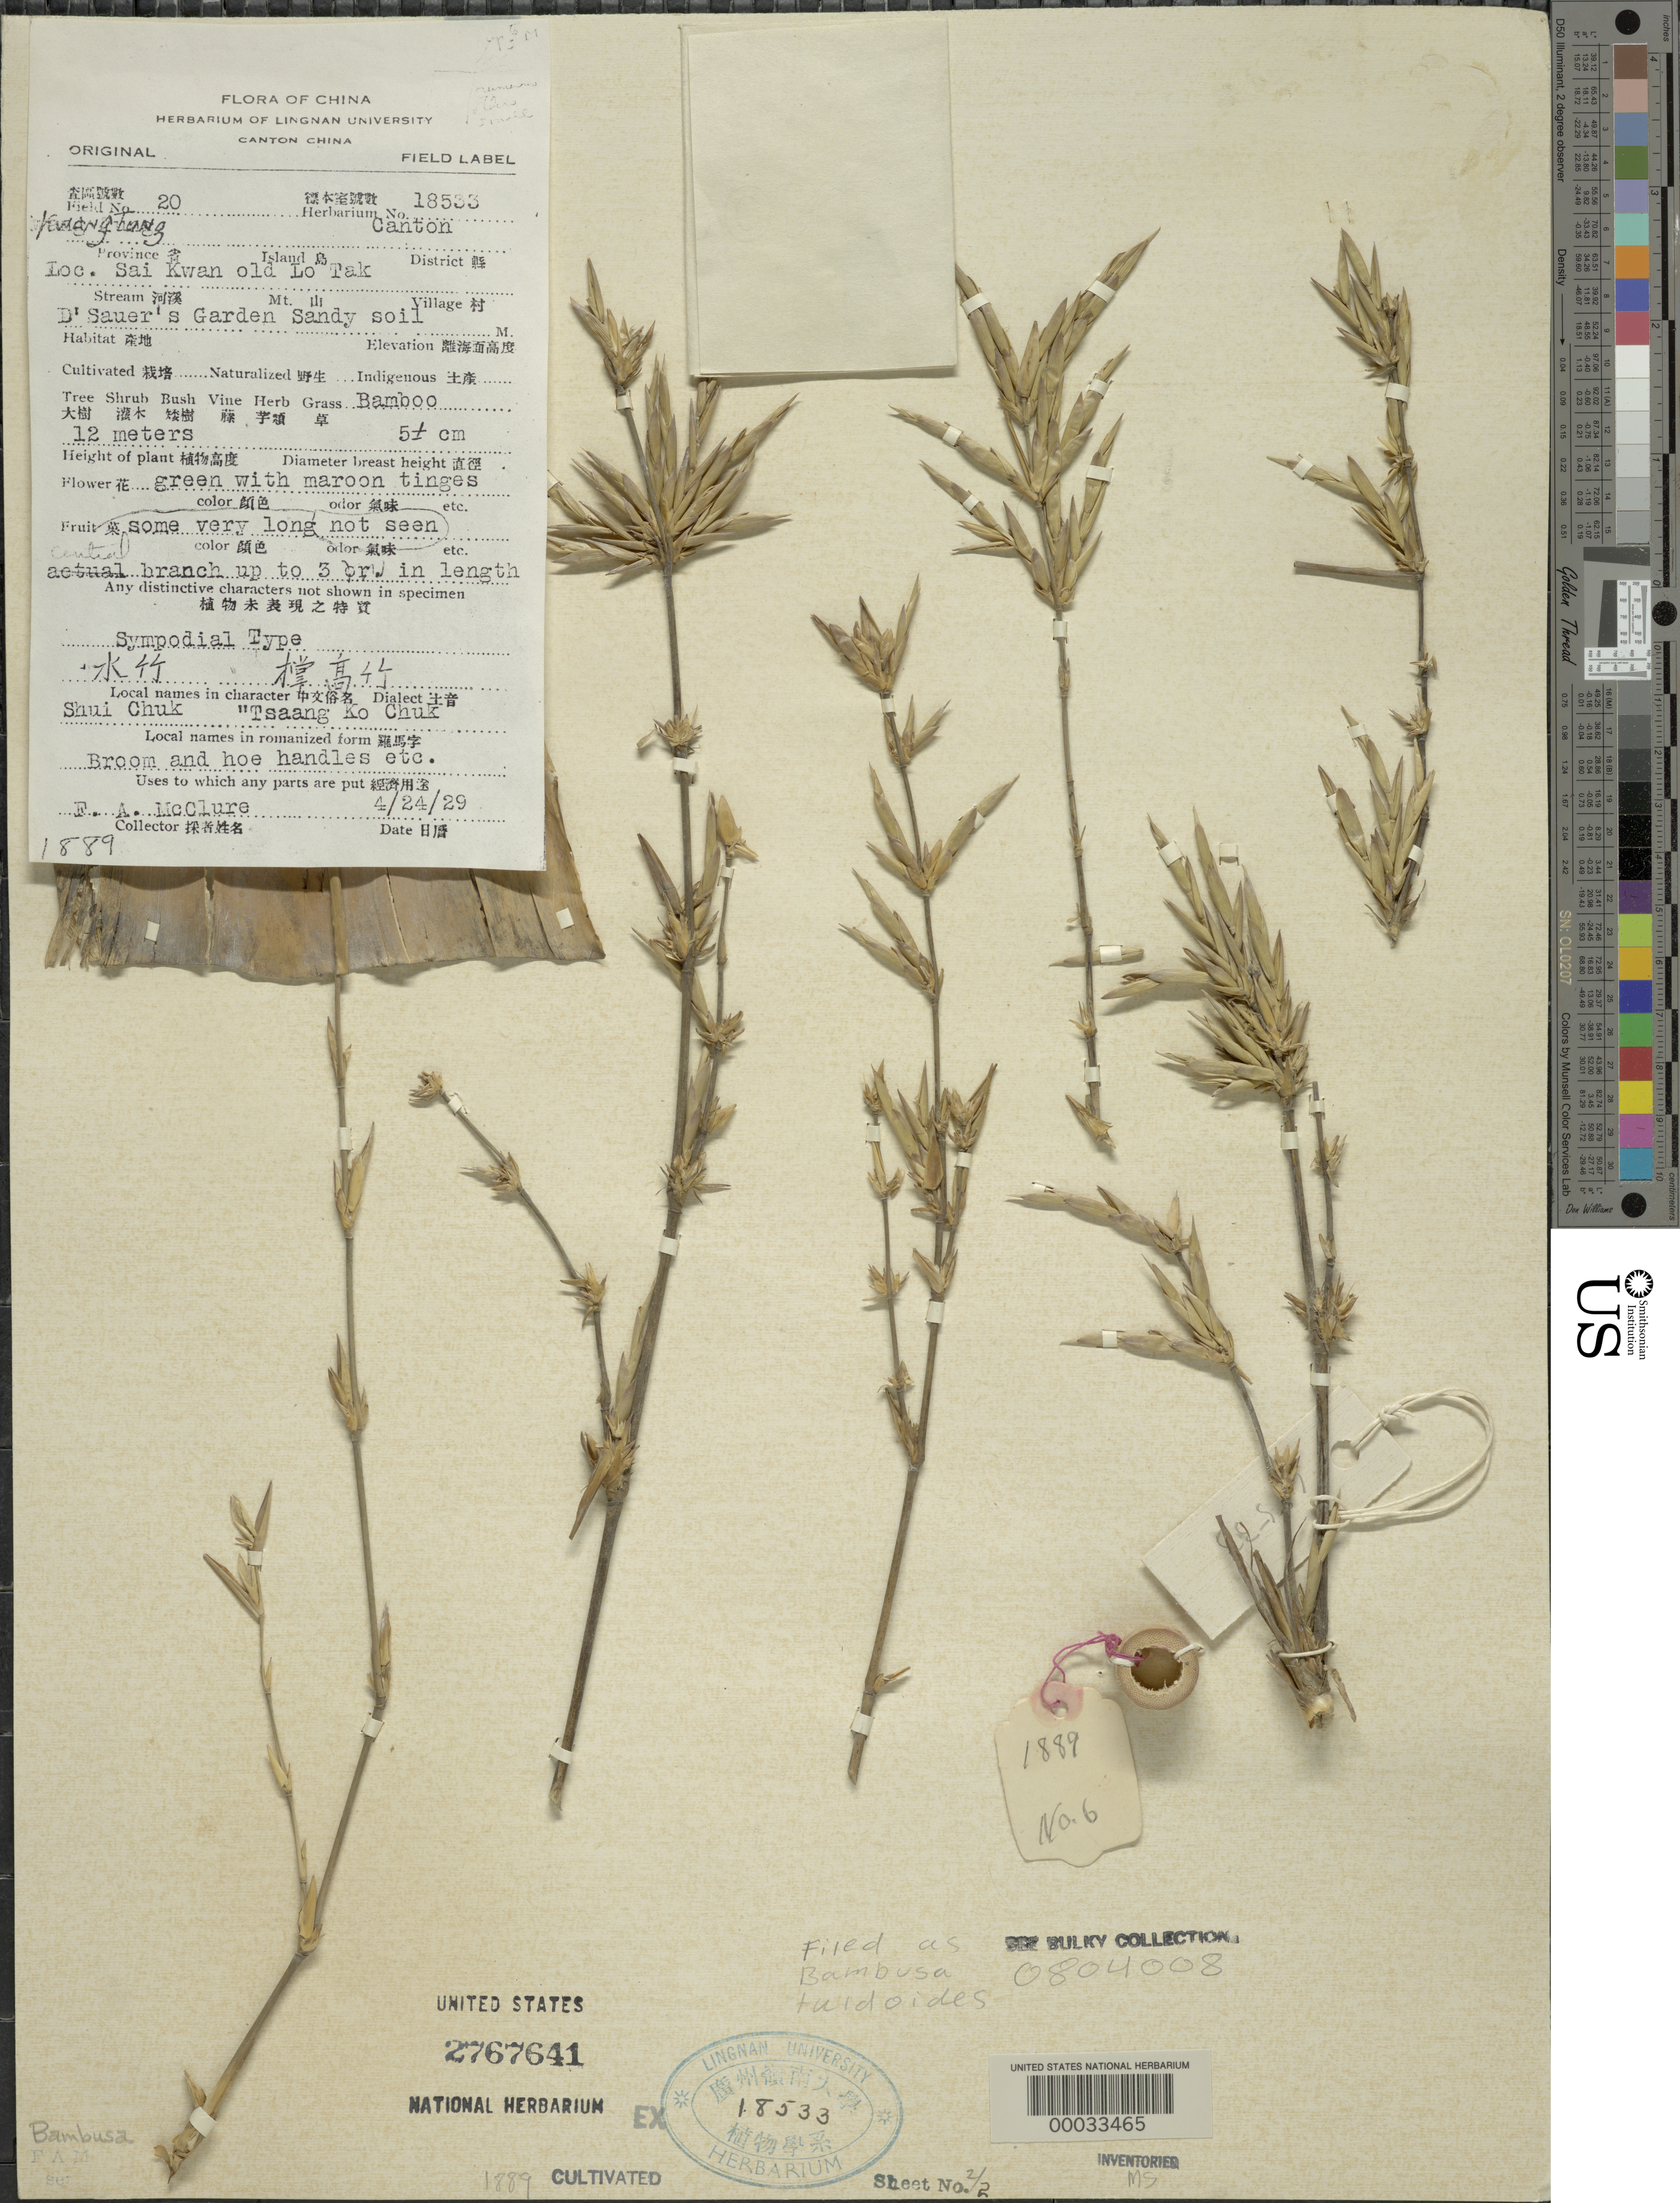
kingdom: Plantae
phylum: Tracheophyta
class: Liliopsida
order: Poales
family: Poaceae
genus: Bambusa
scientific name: Bambusa sp.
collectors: F. A. McClure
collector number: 20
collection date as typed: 24 Apr 1929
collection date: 1929-04-24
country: China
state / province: Guangdong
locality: Sai Kwan P'aang's Garden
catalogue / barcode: US 2767641